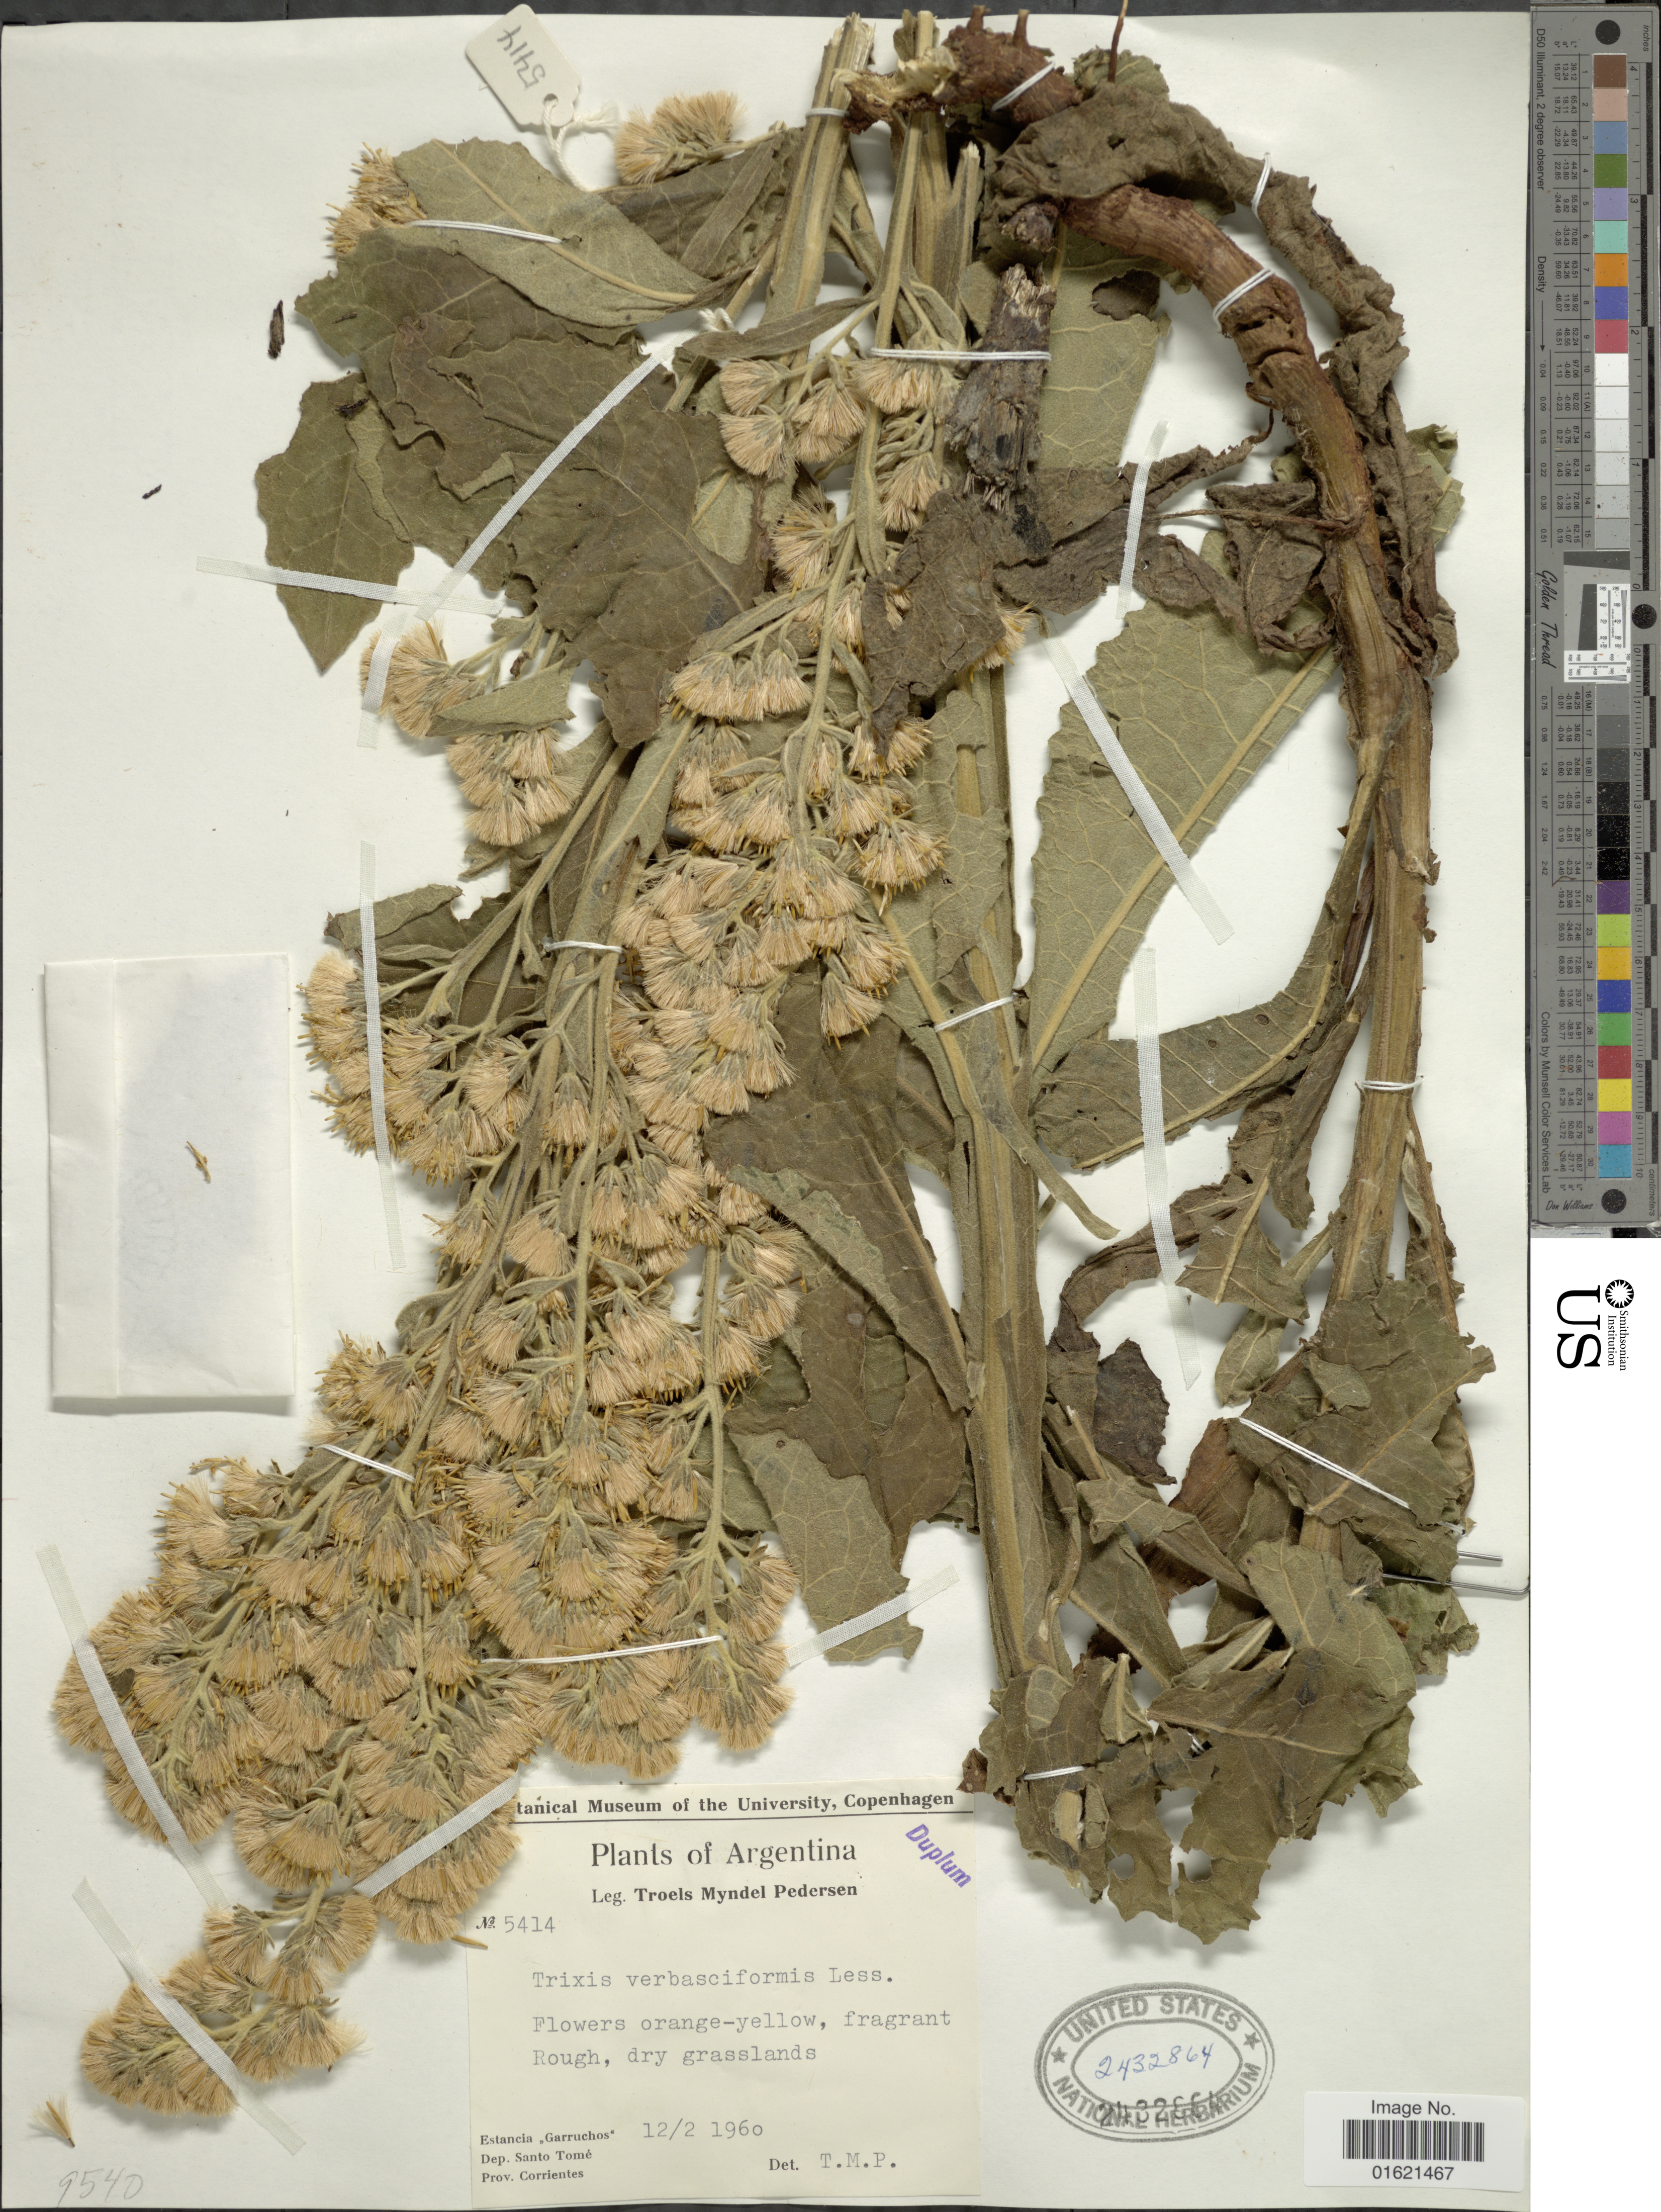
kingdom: Plantae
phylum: Tracheophyta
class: Magnoliopsida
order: Asterales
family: Asteraceae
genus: Trixis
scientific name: Trixis nobilis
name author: (Vell.) Katinas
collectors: T. Pederson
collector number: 5414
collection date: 1960-02-12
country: Argentina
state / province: Corrientes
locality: Estancia Garruchos, Dep, Santo Tome, Prov. Corrientes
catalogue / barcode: US 2432864